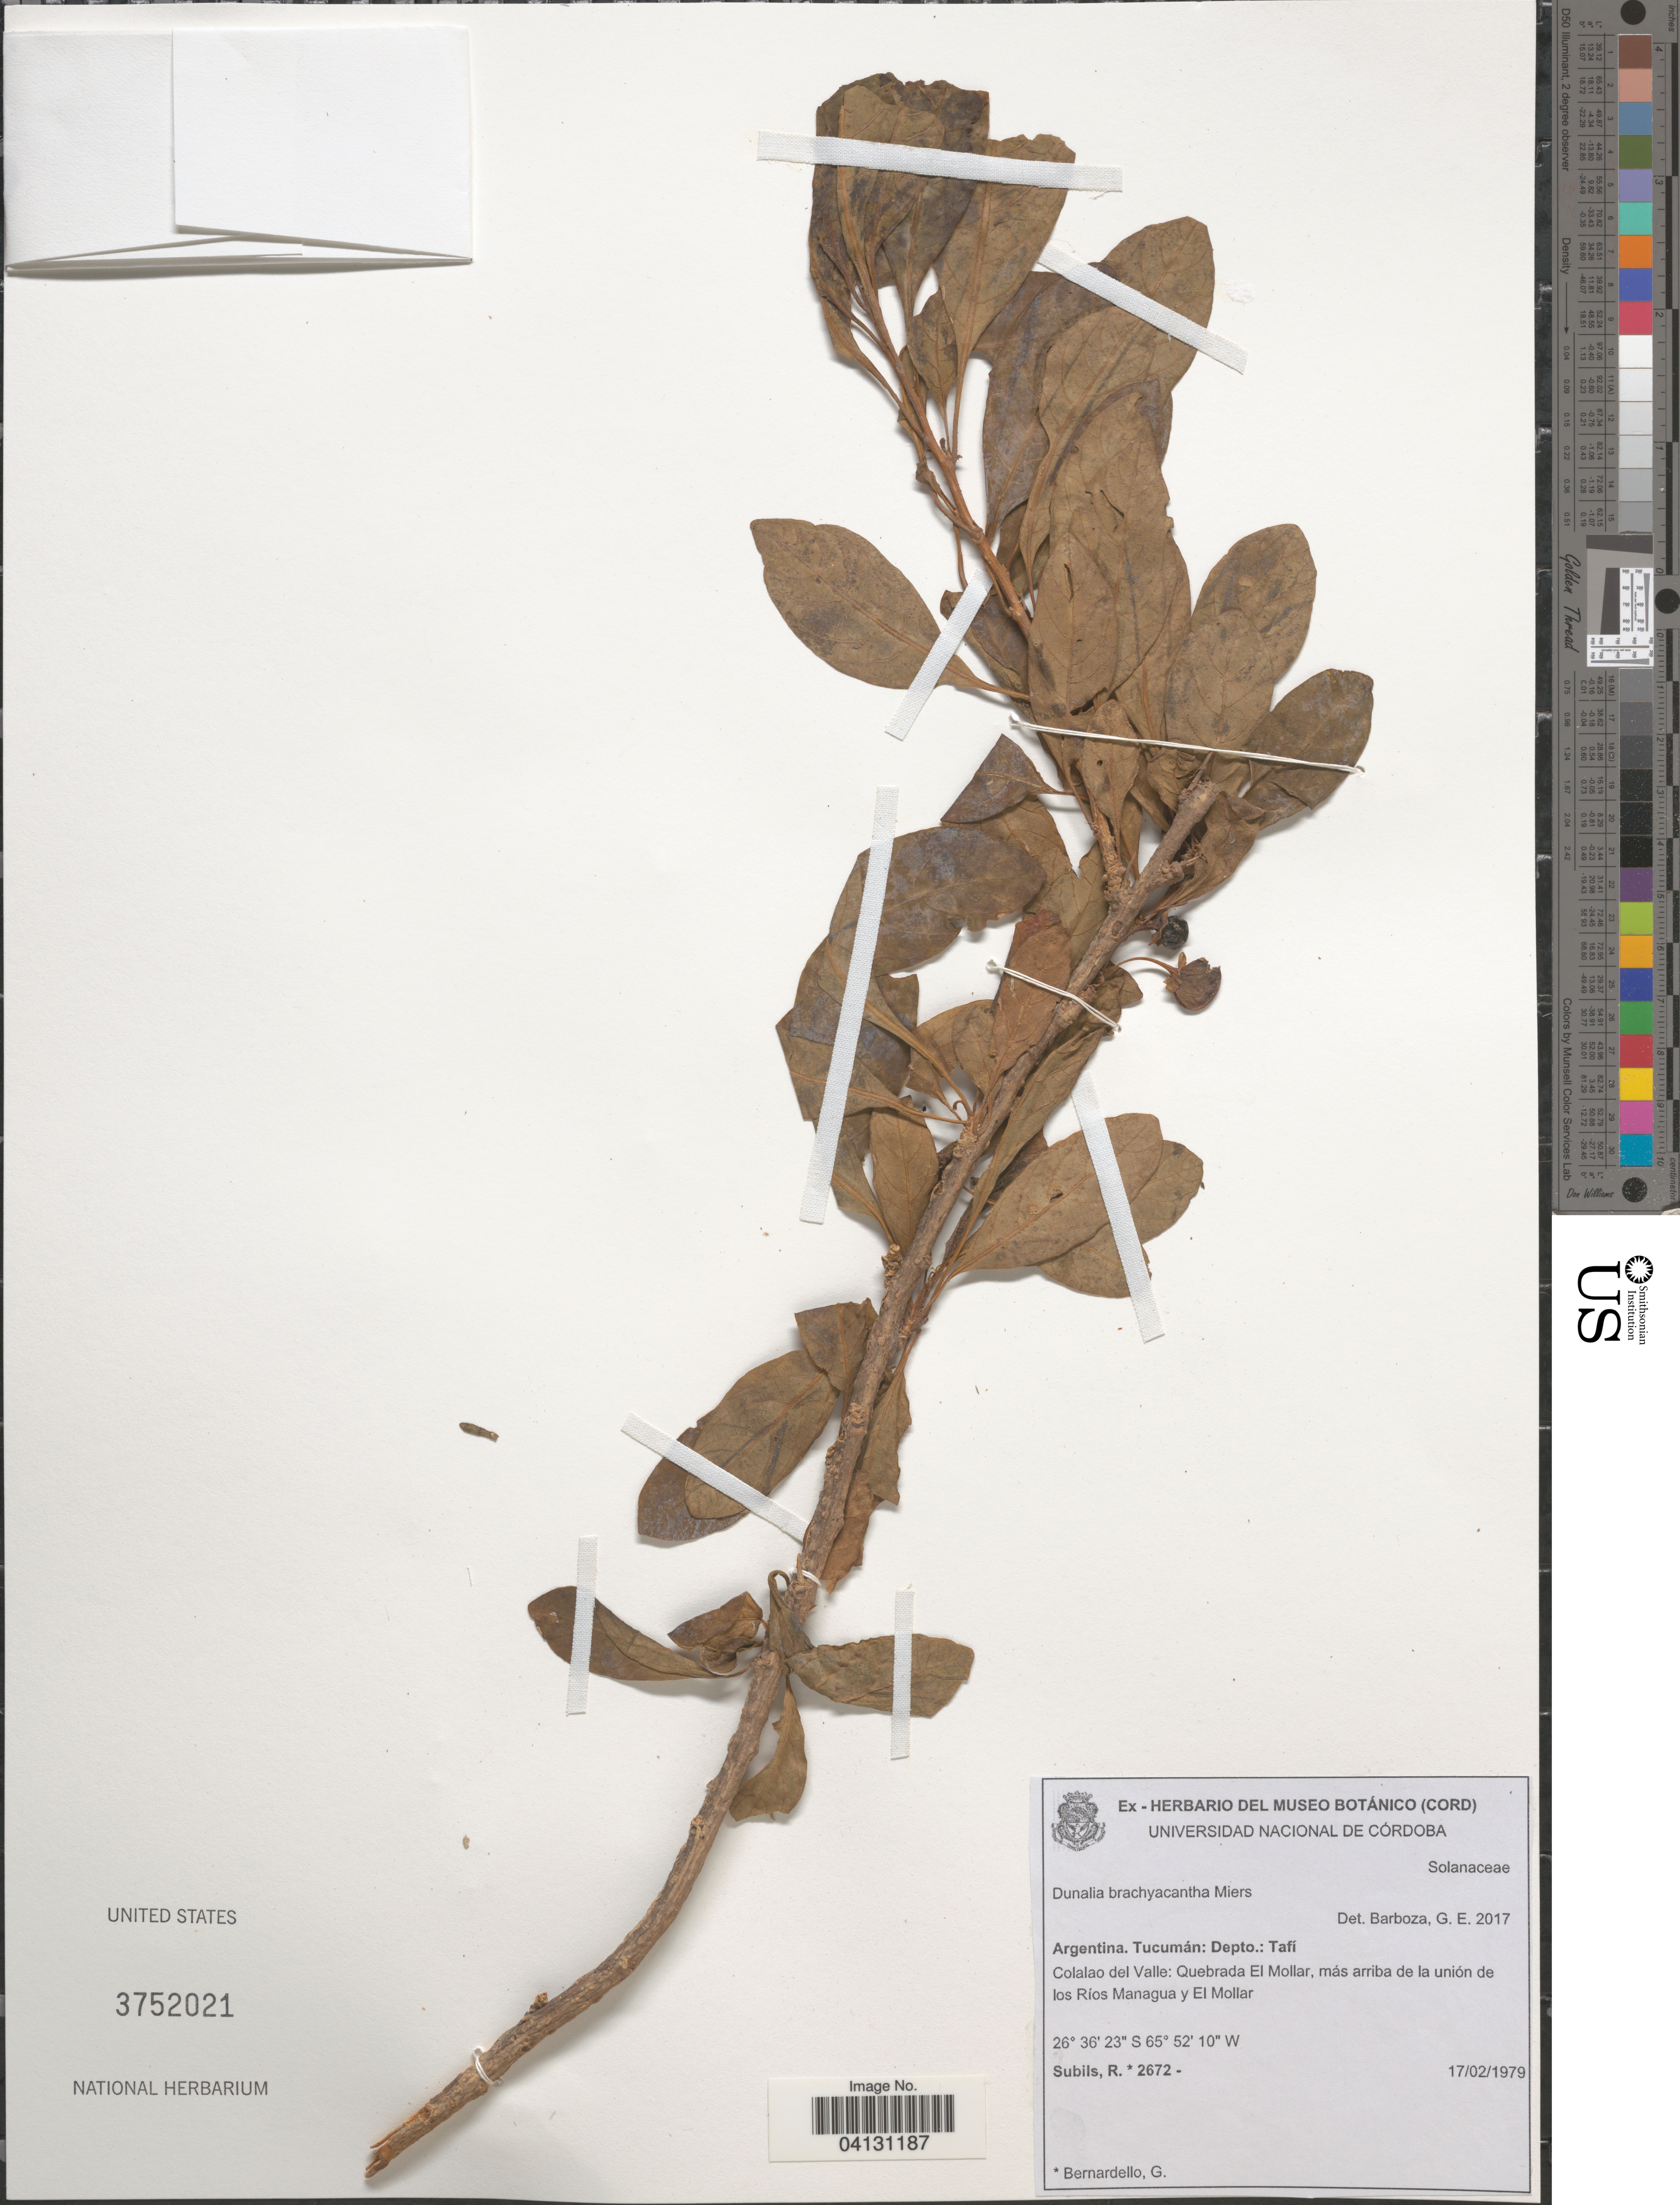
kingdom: Plantae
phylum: Tracheophyta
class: Magnoliopsida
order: Solanales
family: Solanaceae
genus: Dunalia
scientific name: Dunalia brachyacantha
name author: Miers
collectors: R. Subils & G. Bernardello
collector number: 2672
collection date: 1979-02-17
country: Argentina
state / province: Tucuman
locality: Depto.: Tafi. Colalao del Valle: Quebrada El Mollar, más arriba de la unión de los Ríos Managua y El Mollar.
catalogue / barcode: US 3752021